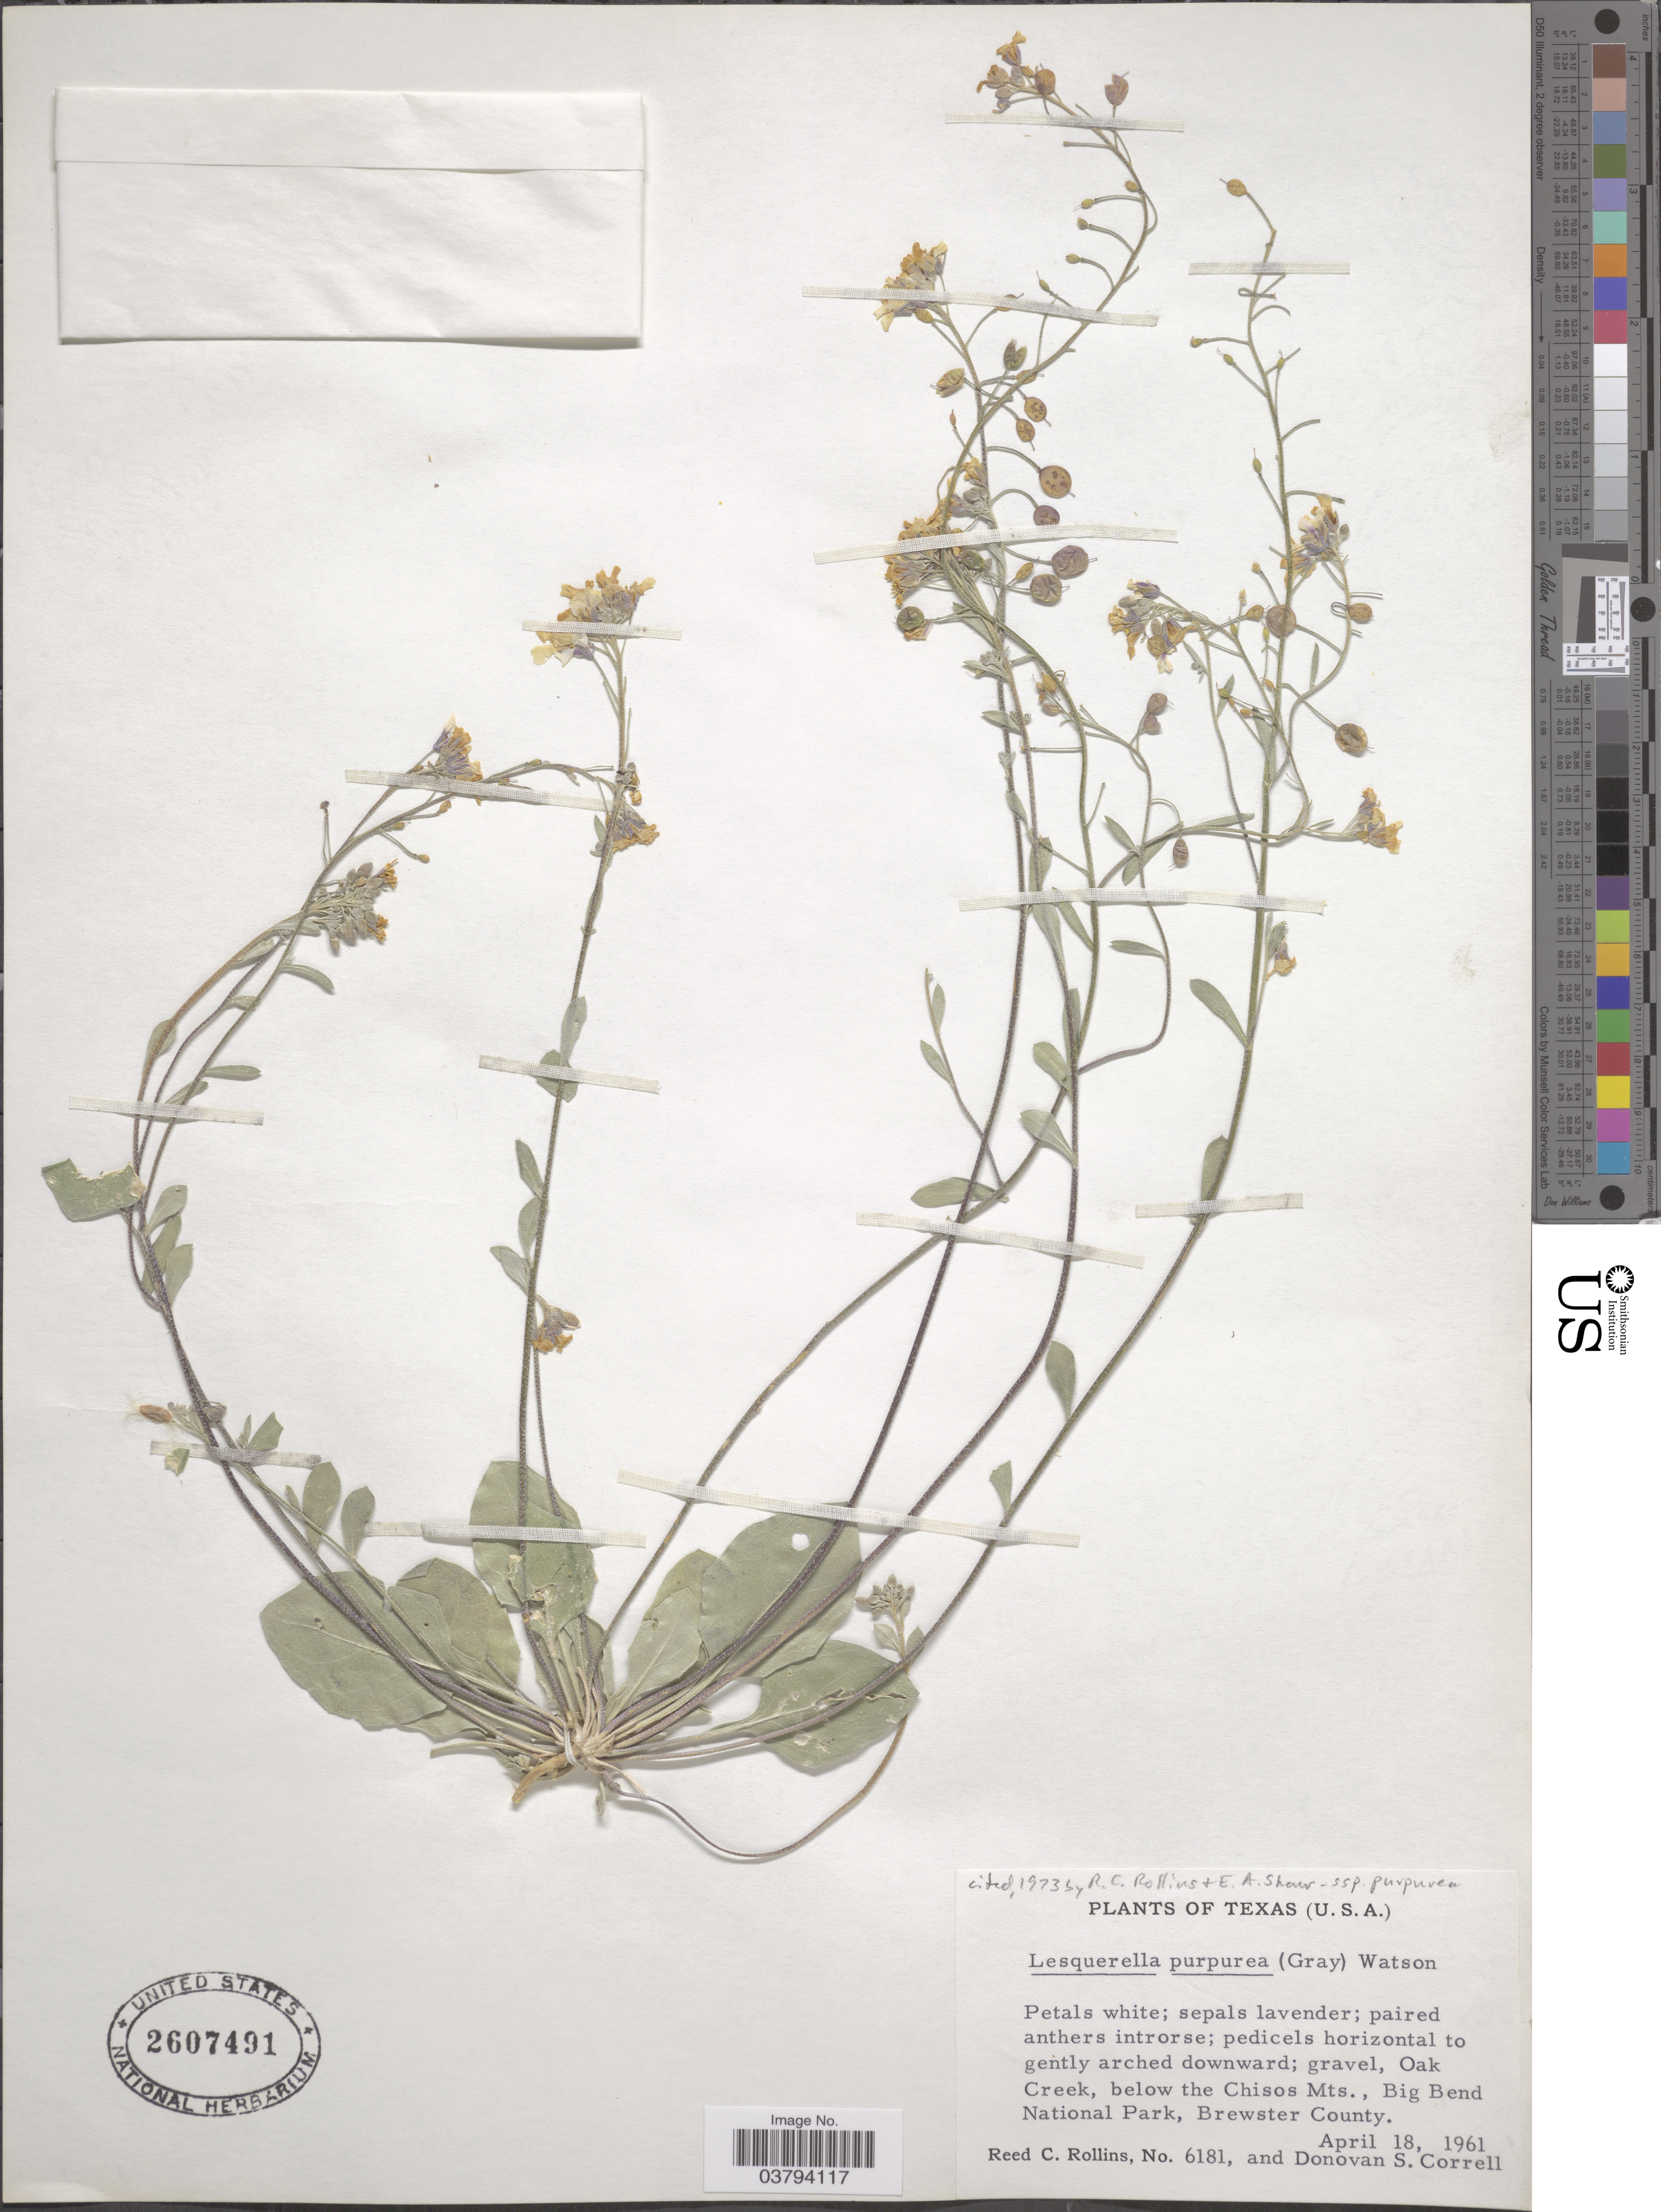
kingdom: Plantae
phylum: Tracheophyta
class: Magnoliopsida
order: Brassicales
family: Brassicaceae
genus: Lesquerella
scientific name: Lesquerella purpurea subsp. purpurea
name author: (A. Gray) S. Watson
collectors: R. C. Rollins & D. S. Correll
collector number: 6181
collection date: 1961-04-18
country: United States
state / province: Texas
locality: Oak Creek, below the Chisos Mts., Big Bend National Park, Brewster County.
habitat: gravel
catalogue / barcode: US 2607491